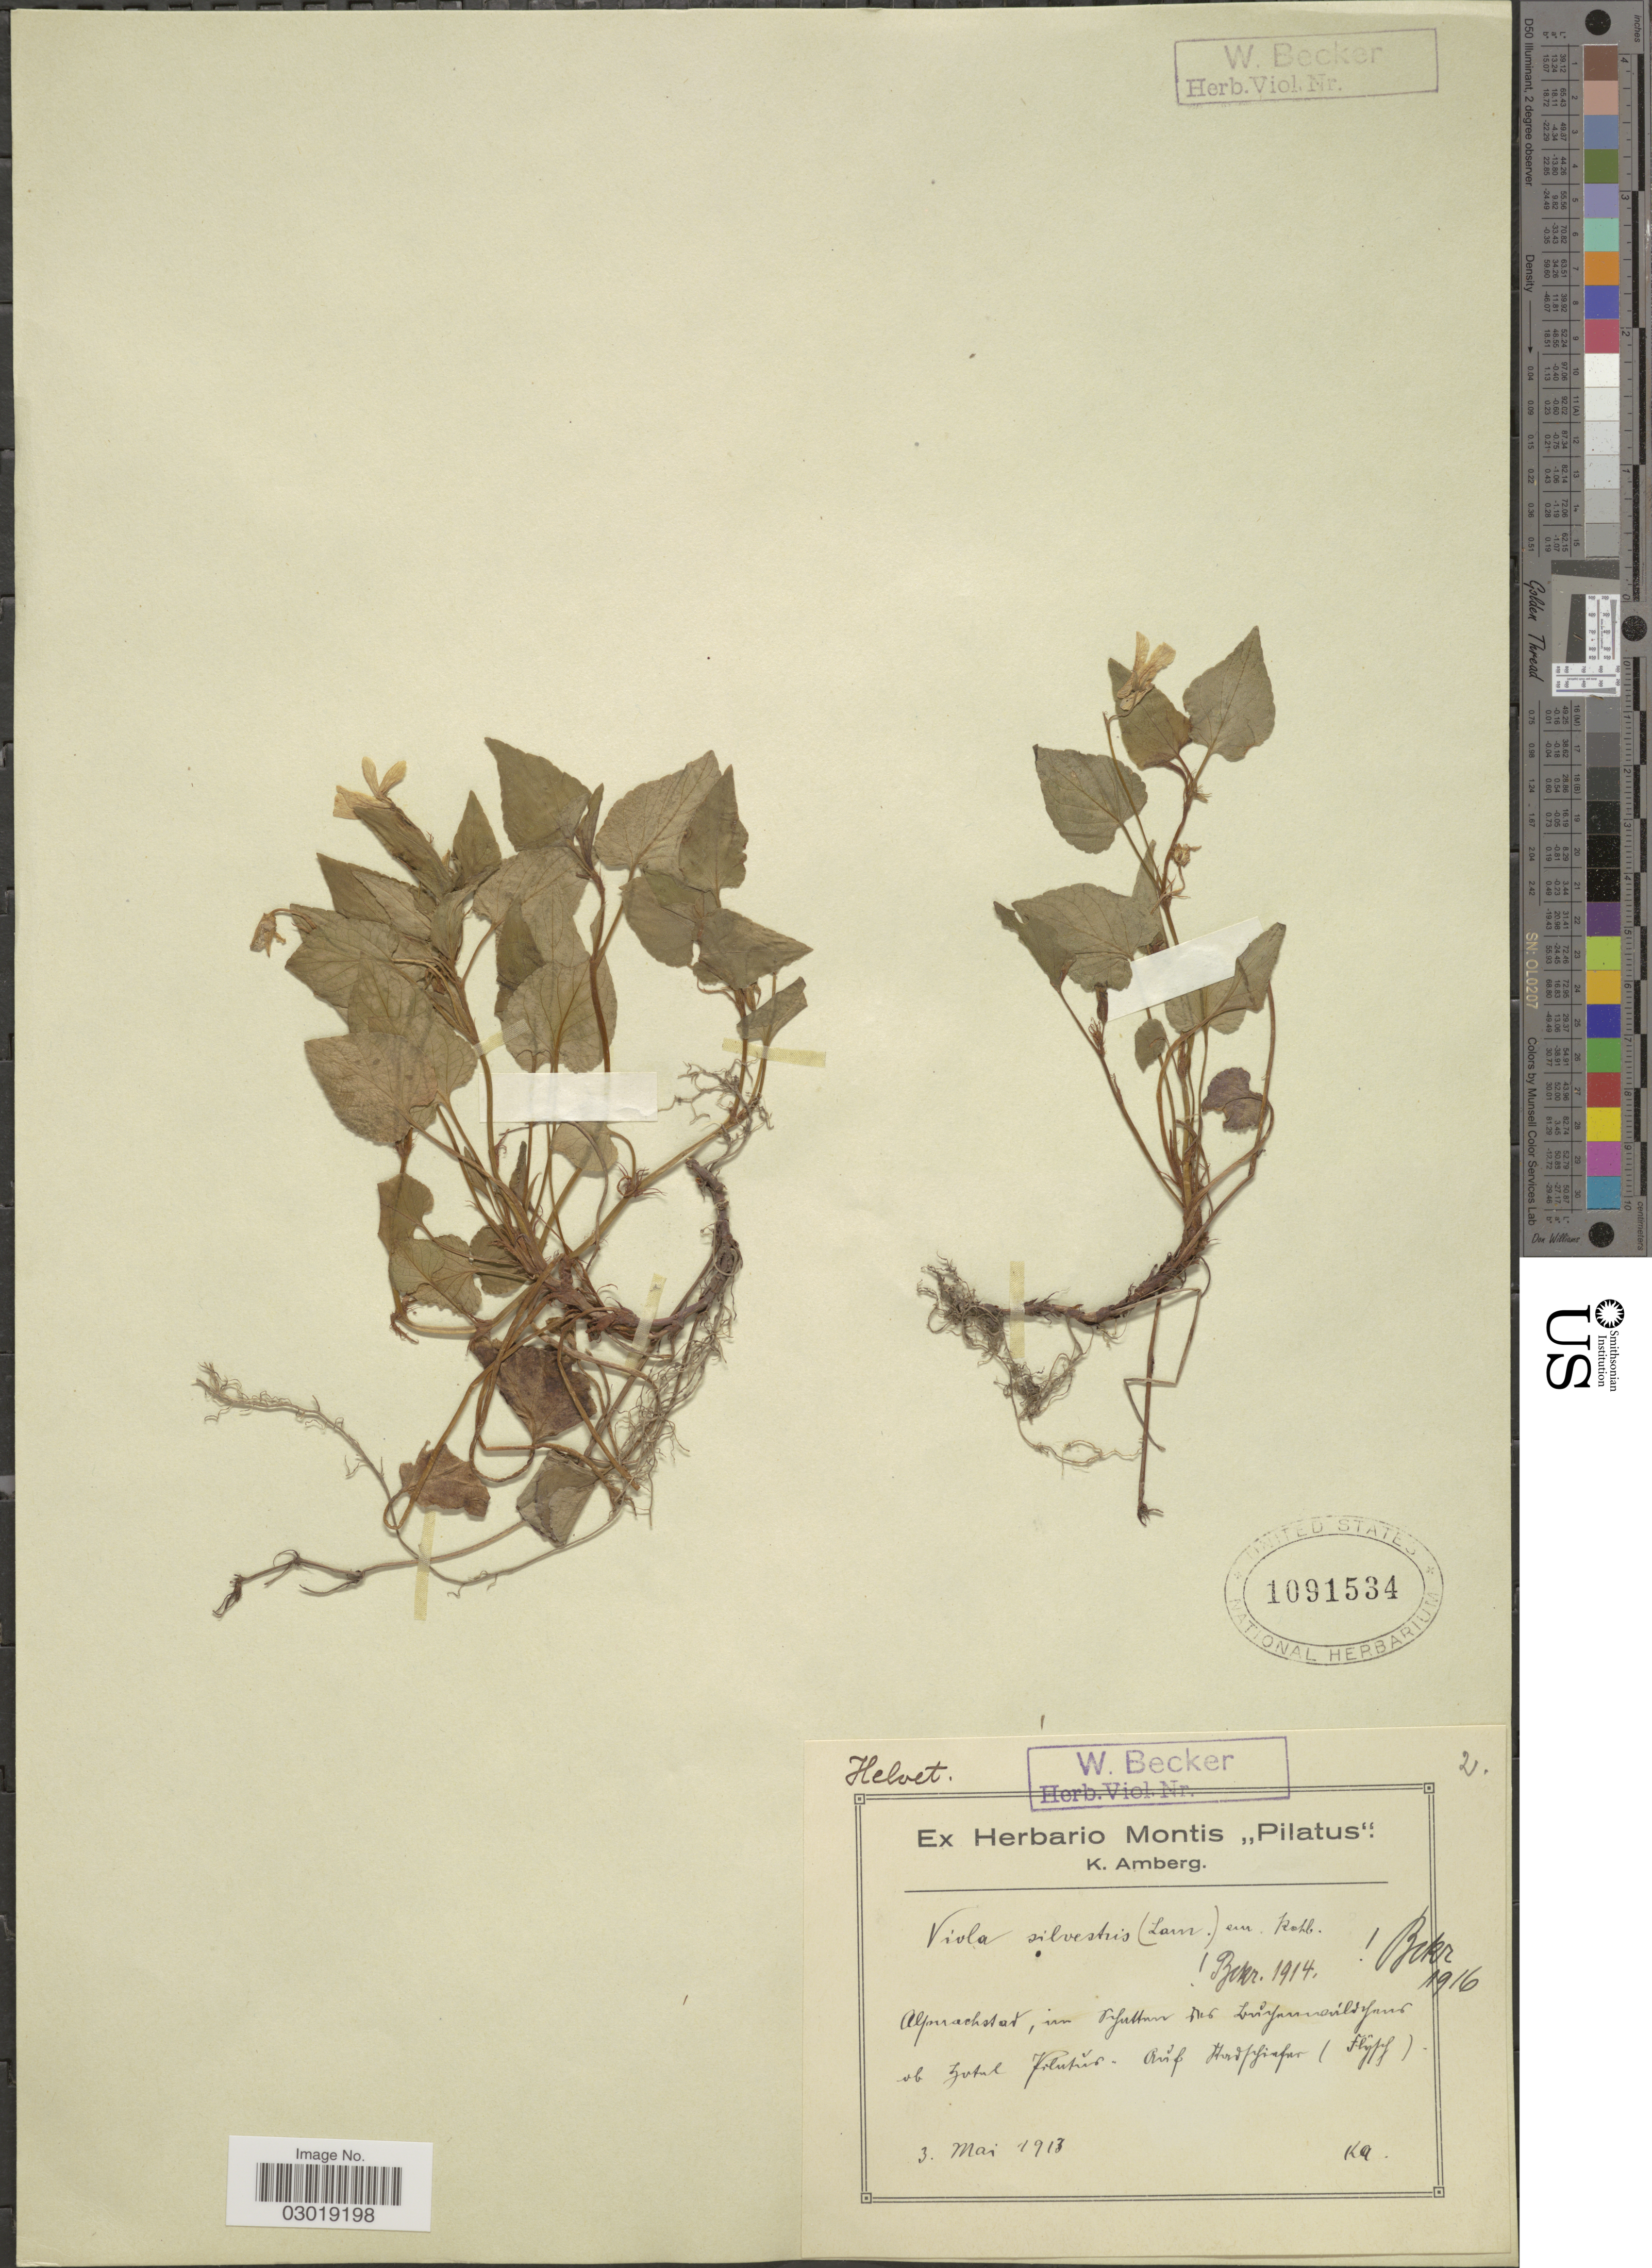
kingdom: Plantae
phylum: Tracheophyta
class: Magnoliopsida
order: Malpighiales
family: Violaceae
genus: Viola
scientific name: Viola sylvestris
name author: Lam.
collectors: K. Amberg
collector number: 129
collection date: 1913-05-03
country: Switzerland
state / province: Obwalden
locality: Alpnachstad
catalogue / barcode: US 1091534